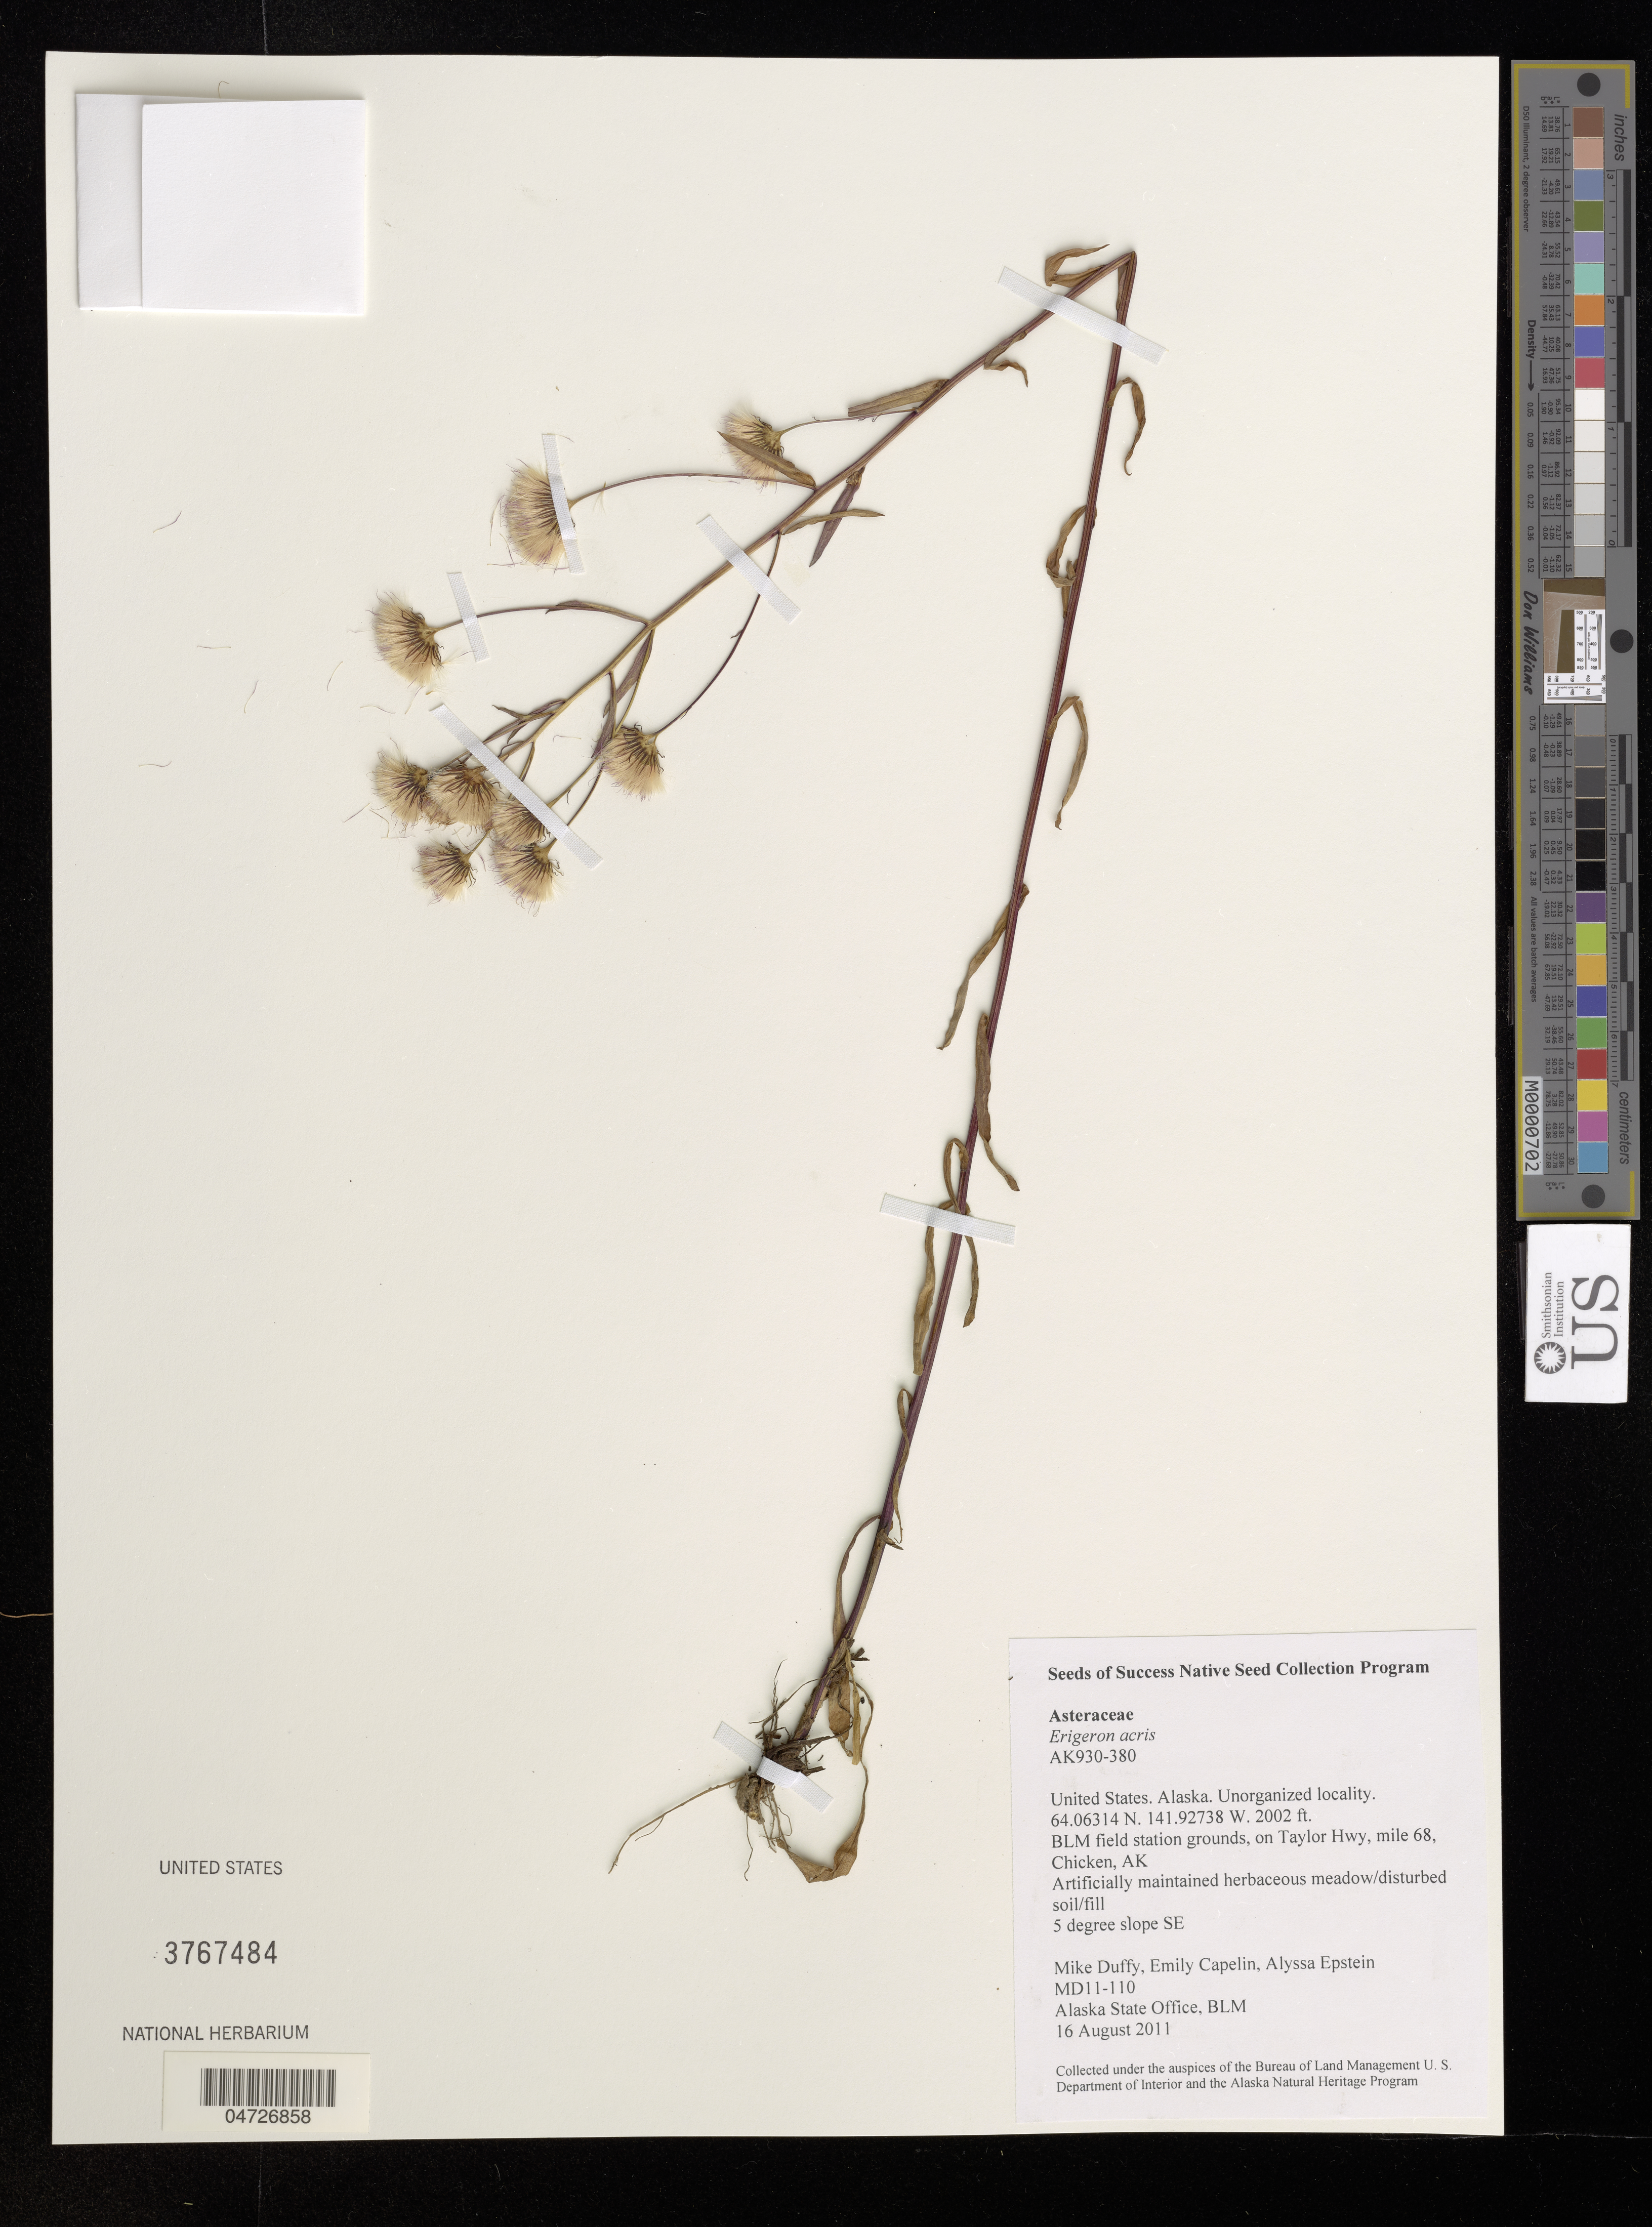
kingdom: Plantae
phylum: Tracheophyta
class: Magnoliopsida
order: Asterales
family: Asteraceae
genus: Erigeron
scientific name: Erigeron acris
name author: L.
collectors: M. Duffy, E. Capelin & A. Epstein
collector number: MD11-110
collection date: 2011-08-16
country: United States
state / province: Alaska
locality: Unorganized locality. BLM field station grounds, on Taylor Hwy, mile 68, Chicken.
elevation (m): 610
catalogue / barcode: US 3767484